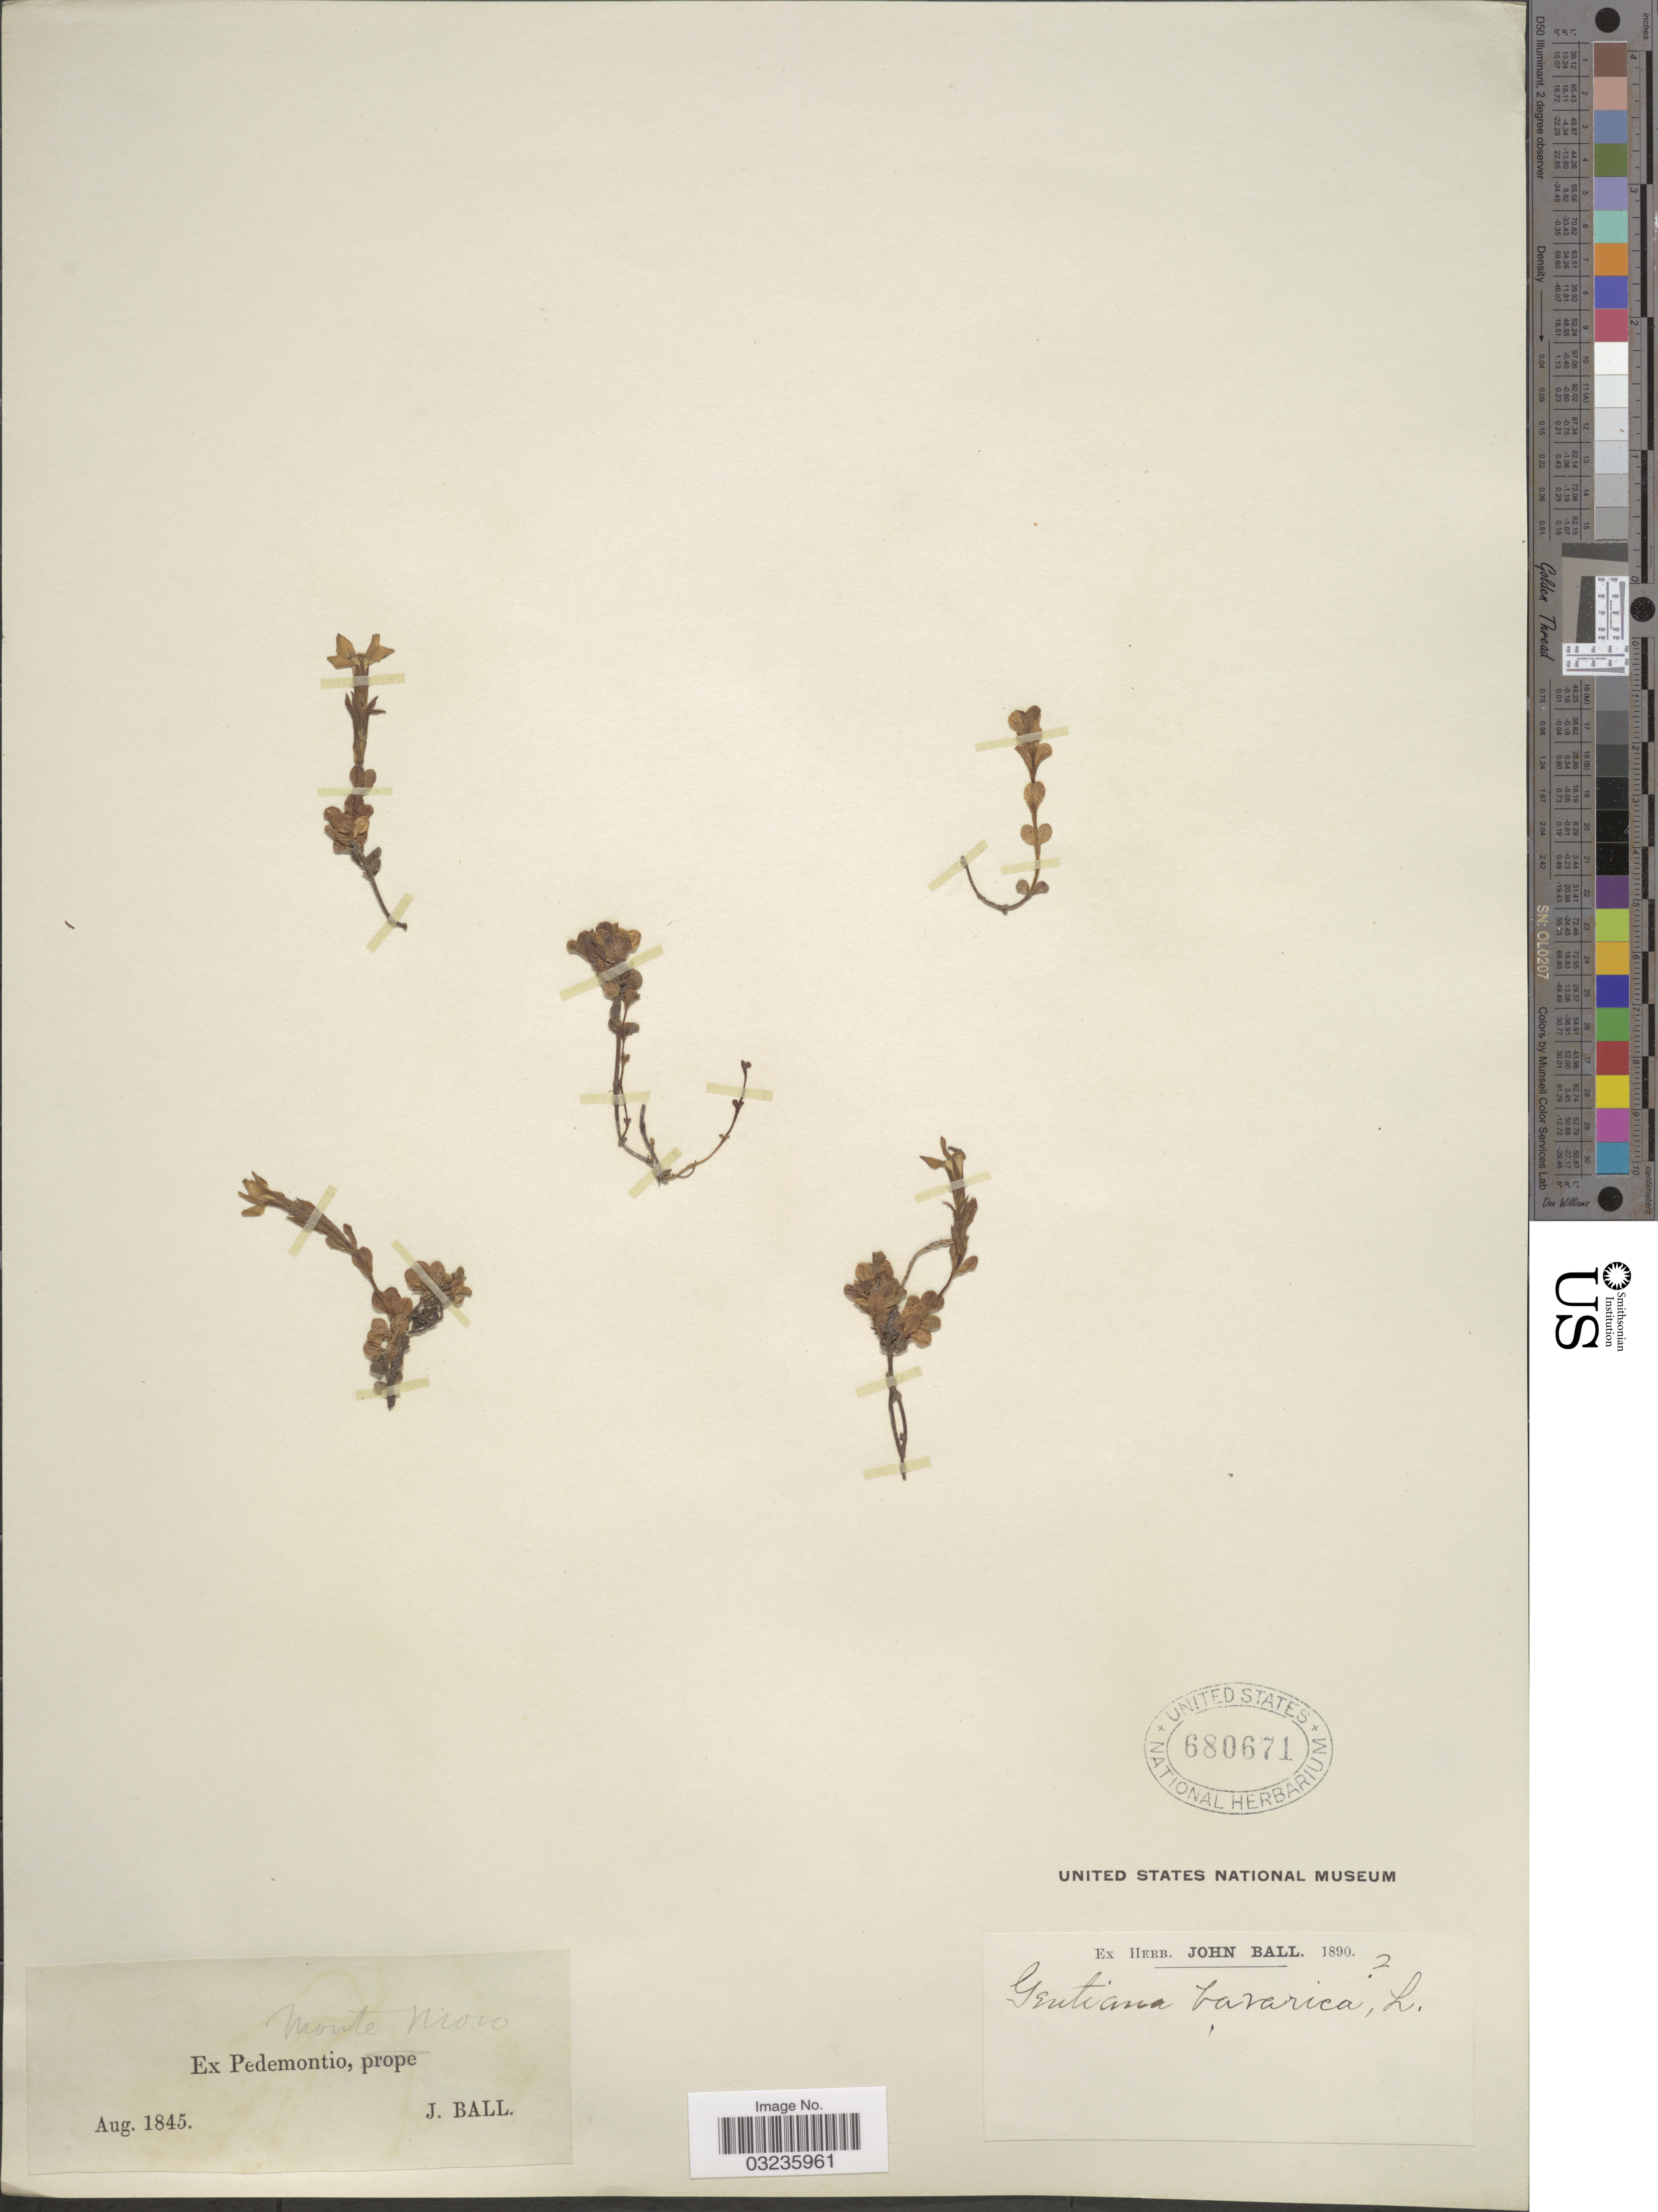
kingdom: Plantae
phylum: Tracheophyta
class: Magnoliopsida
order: Gentianales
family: Gentianaceae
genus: Gentiana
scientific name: Gentiana bavarica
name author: L.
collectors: J. Ball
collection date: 1845-08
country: Italy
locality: Ex Pedemontio, Monte Moro.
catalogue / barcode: US 680671